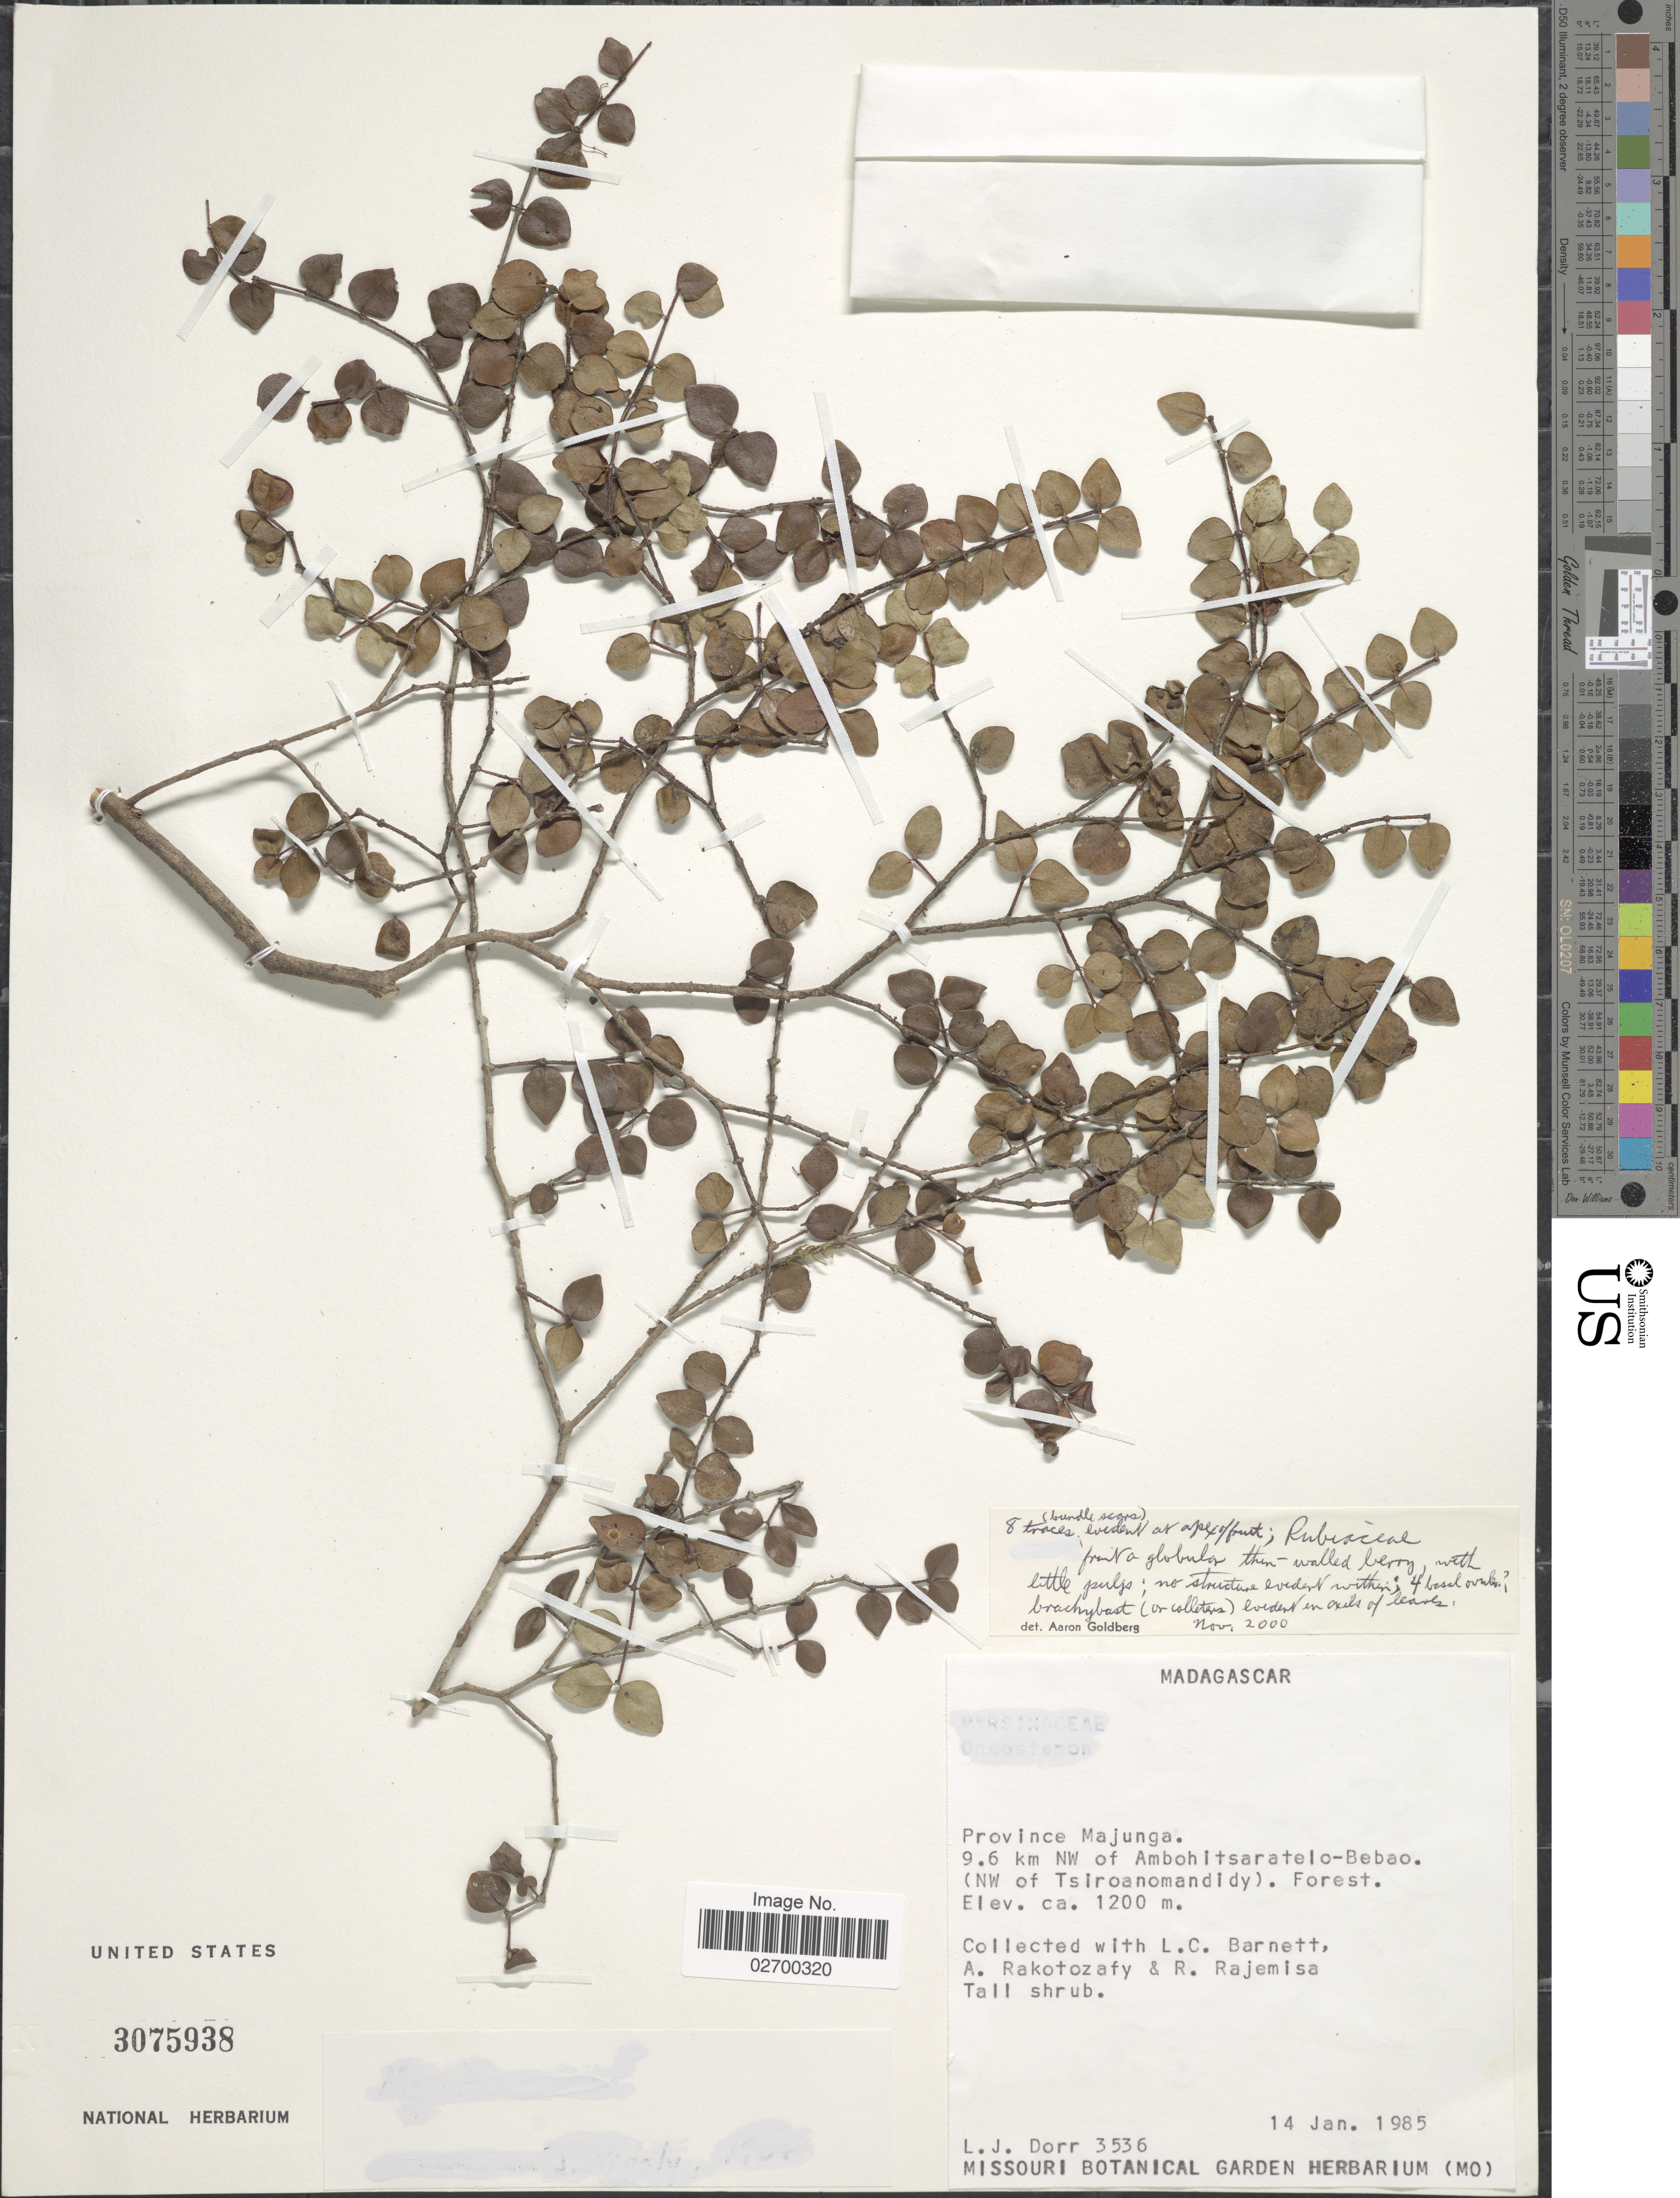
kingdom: Plantae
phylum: Tracheophyta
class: Magnoliopsida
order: Gentianales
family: Rubiaceae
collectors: L. J. Dorr, L. C. Barnett, A. Rakotozafy & R. Rajemisa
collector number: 3536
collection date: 1985-01-14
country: Madagascar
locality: Province Majunga. 9.6 km NW of Ambohitsaratelo-Bebao. (NW of Tsiroanomandidy)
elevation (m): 1200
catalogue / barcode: US 3075938